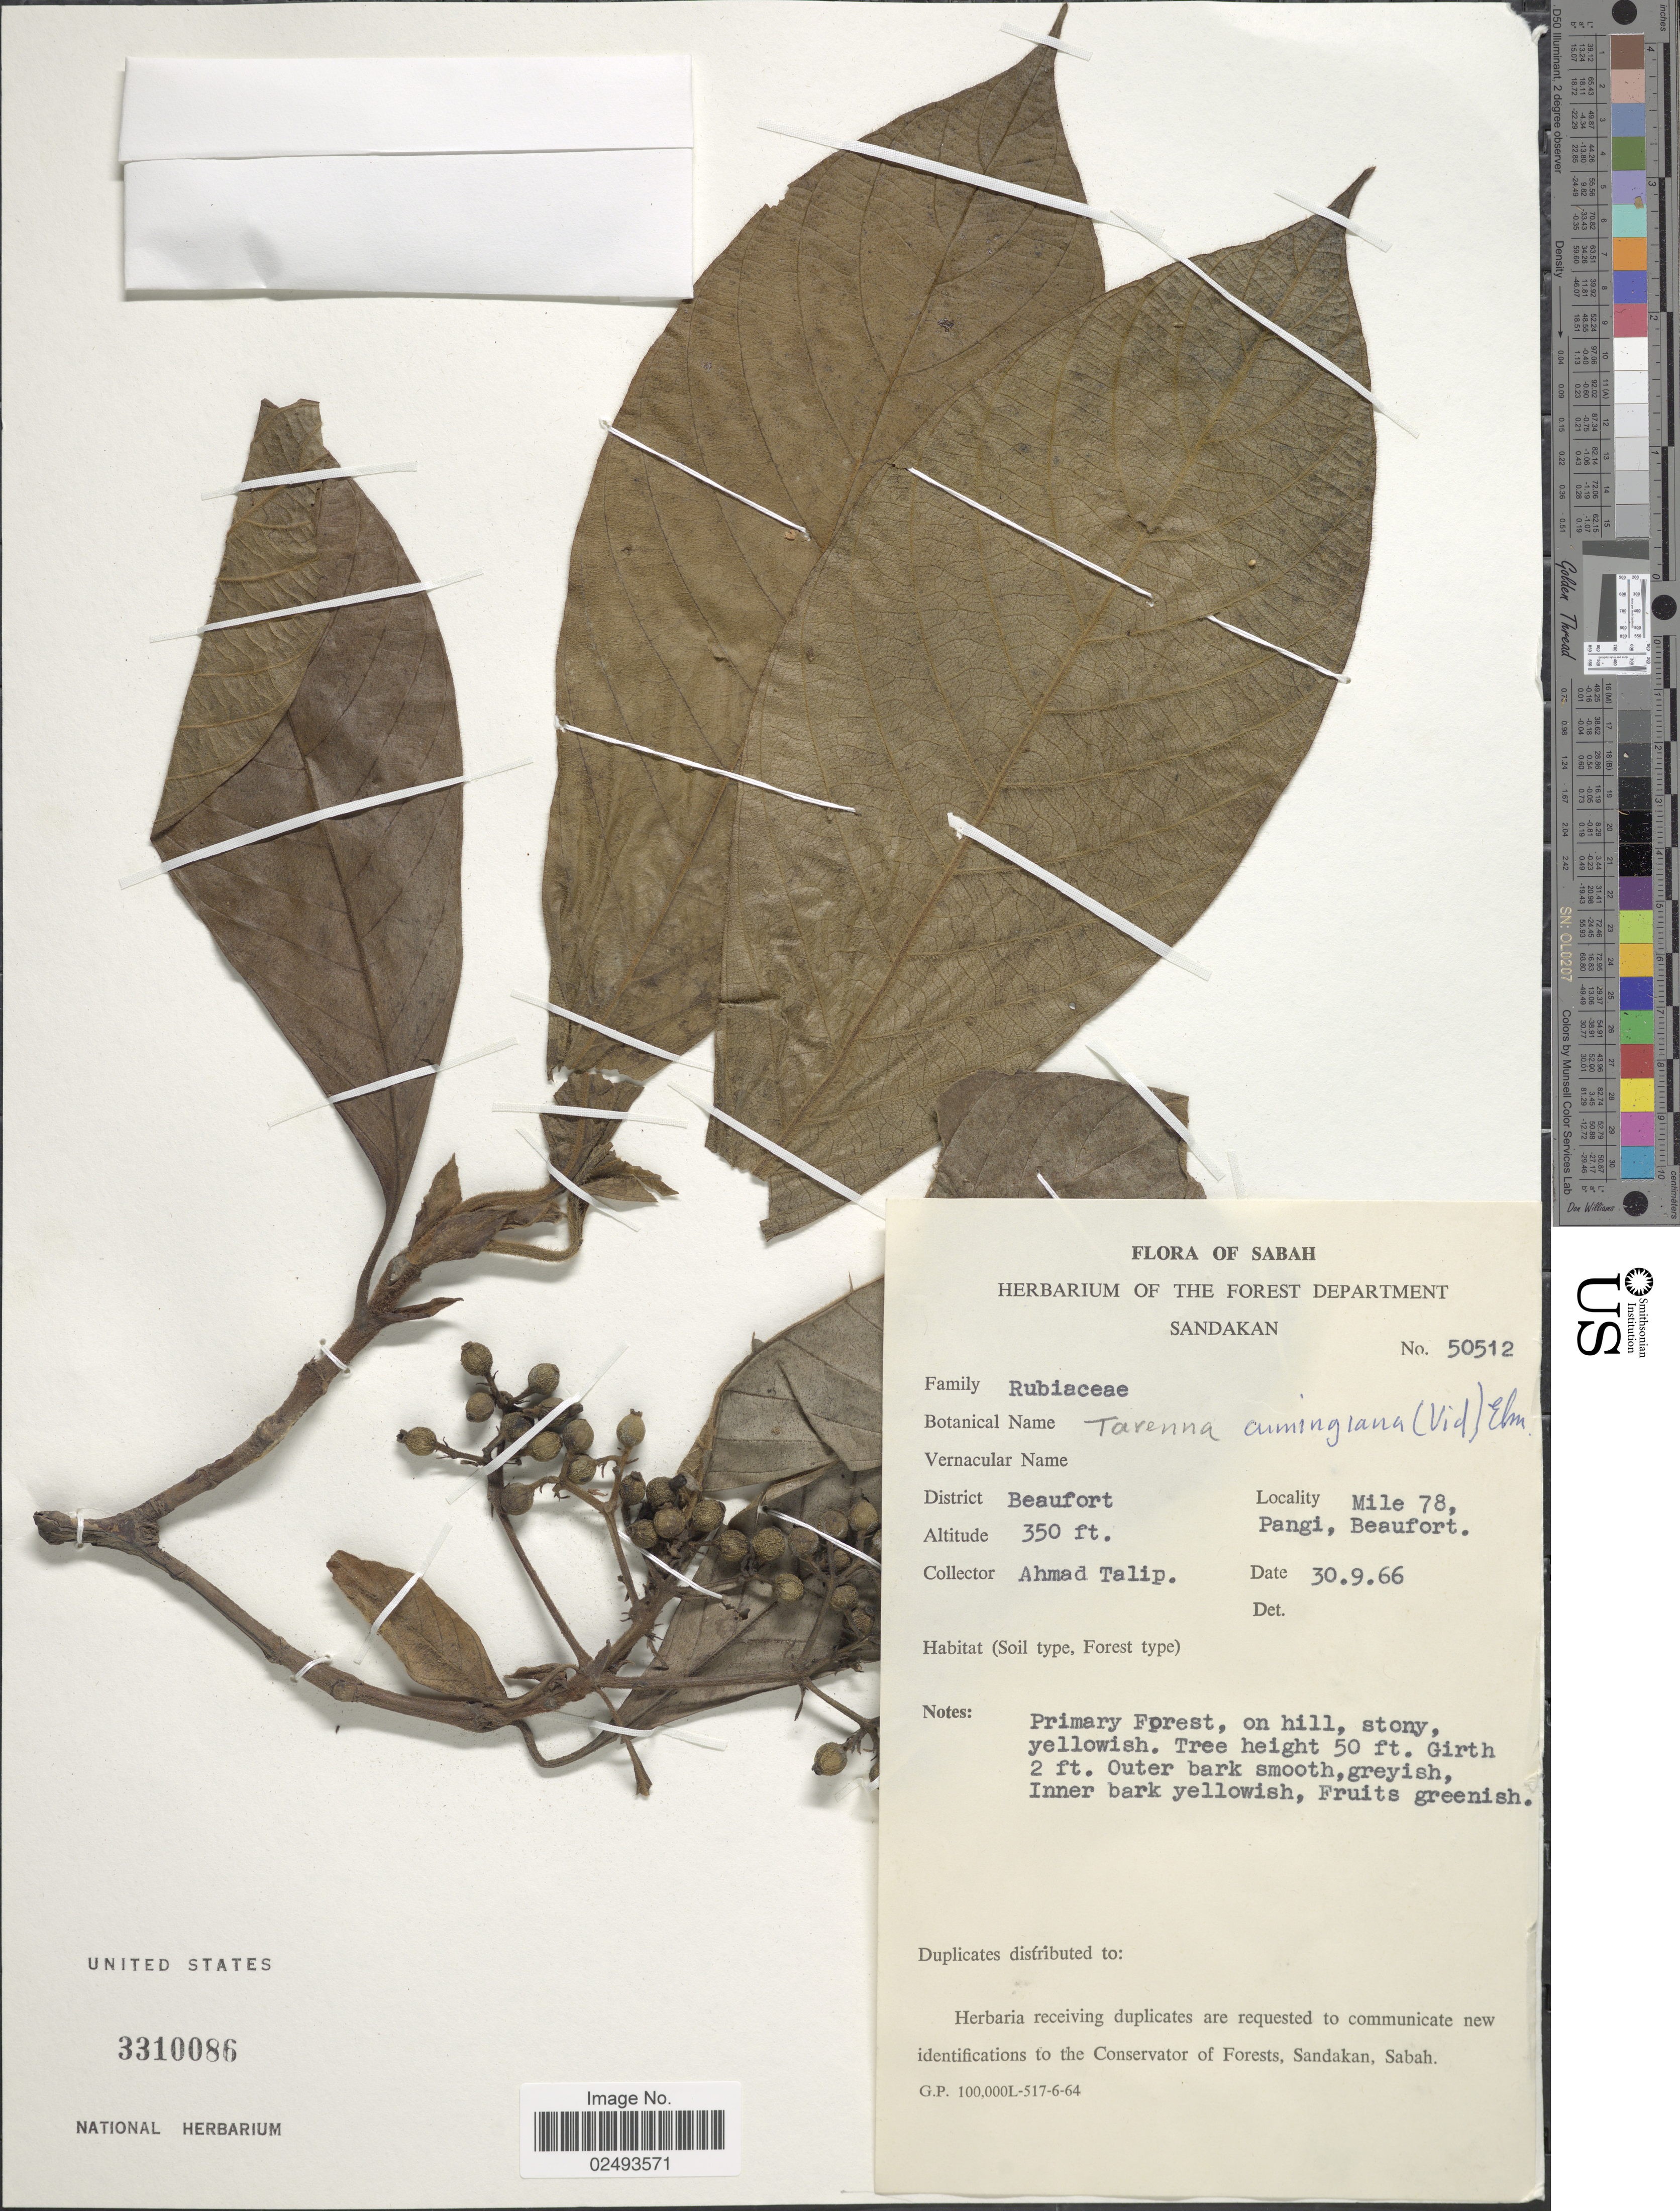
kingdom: Plantae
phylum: Tracheophyta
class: Magnoliopsida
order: Gentianales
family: Rubiaceae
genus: Tarenna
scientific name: Tarenna cumingiana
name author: (Vidal) Elmer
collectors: A. Talip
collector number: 50512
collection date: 1966-09-30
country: Malaysia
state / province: Sabah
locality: District Beaufort, Mile 78, Pangi, Beaufort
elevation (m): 107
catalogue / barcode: US 3310086